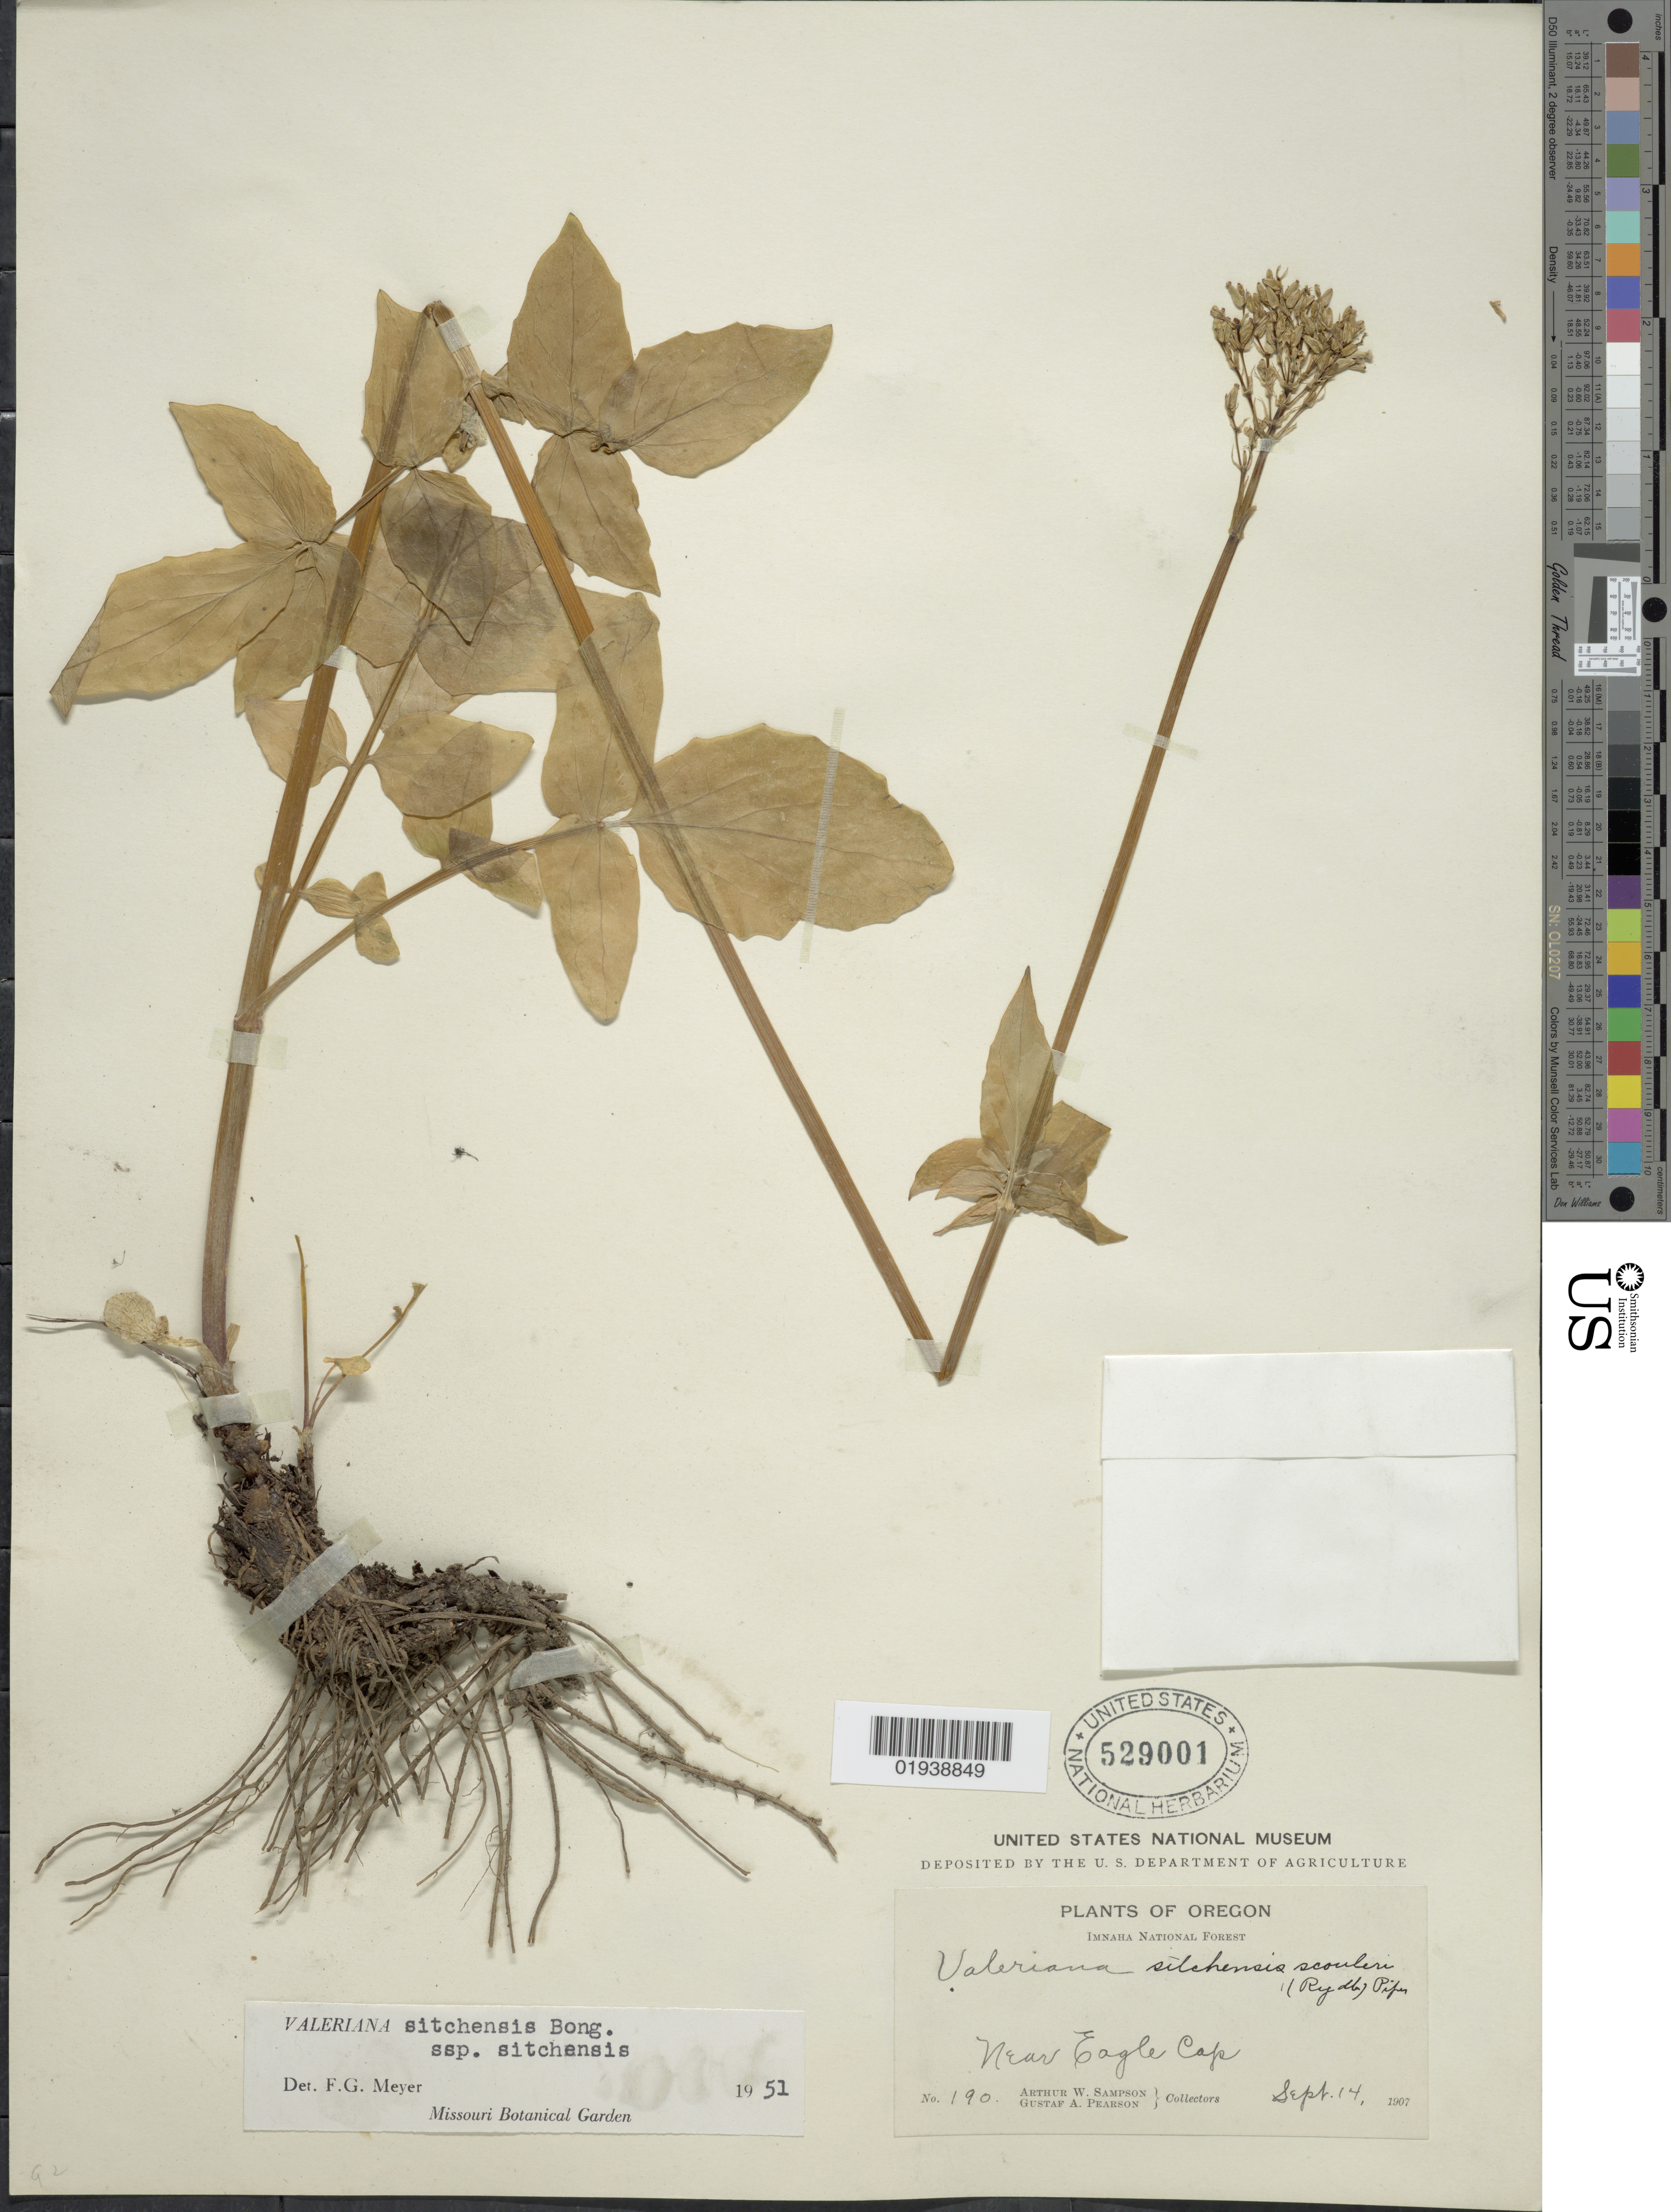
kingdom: Plantae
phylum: Tracheophyta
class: Magnoliopsida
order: Dipsacales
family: Caprifoliaceae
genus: Valeriana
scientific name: Valeriana sitchensis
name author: Bong.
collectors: A. Sampson & G. Pearson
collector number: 190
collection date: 1907-09-14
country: United States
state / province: Oregon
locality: Imnaha National Forest, Near Eagle Cap.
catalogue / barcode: US 529001